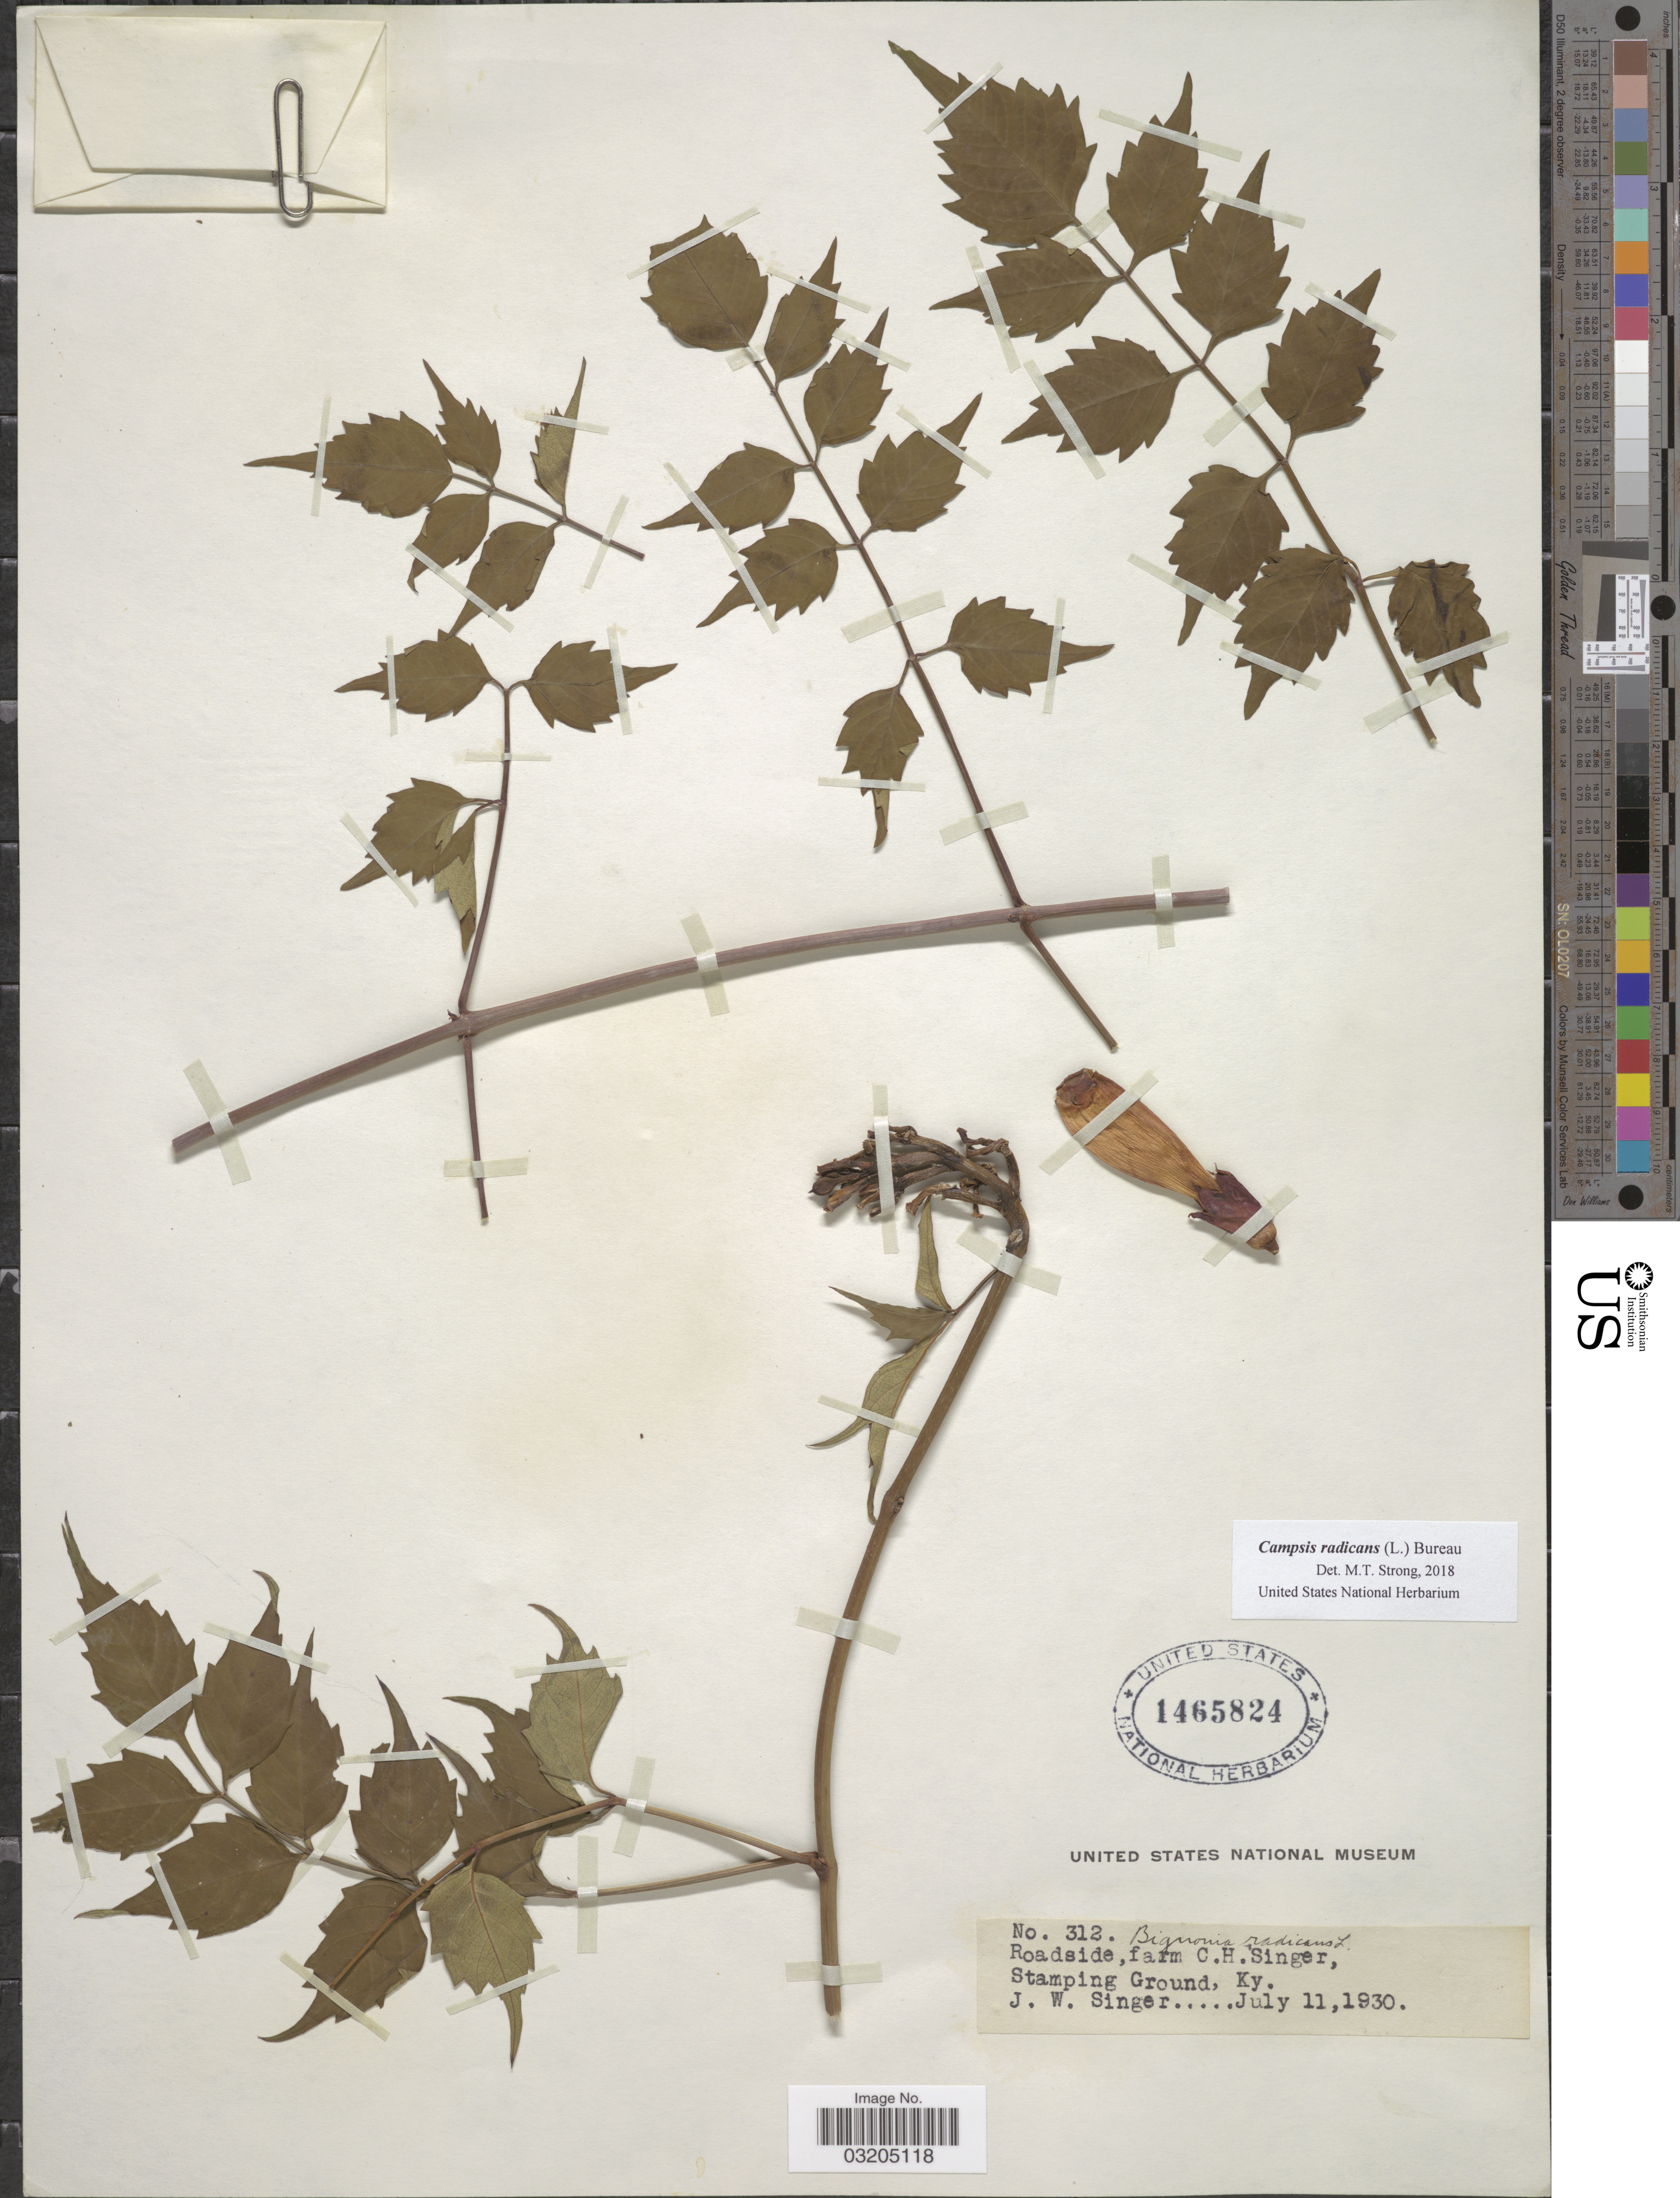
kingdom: Plantae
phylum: Tracheophyta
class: Magnoliopsida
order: Lamiales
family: Bignoniaceae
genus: Campsis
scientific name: Campsis radicans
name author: (L.) Seem.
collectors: J. EW. Singer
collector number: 312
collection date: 1930-07-11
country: United States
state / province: Kentucky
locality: Roadside, farm C.H. Singer, Stamping Ground.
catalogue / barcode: US 1465824